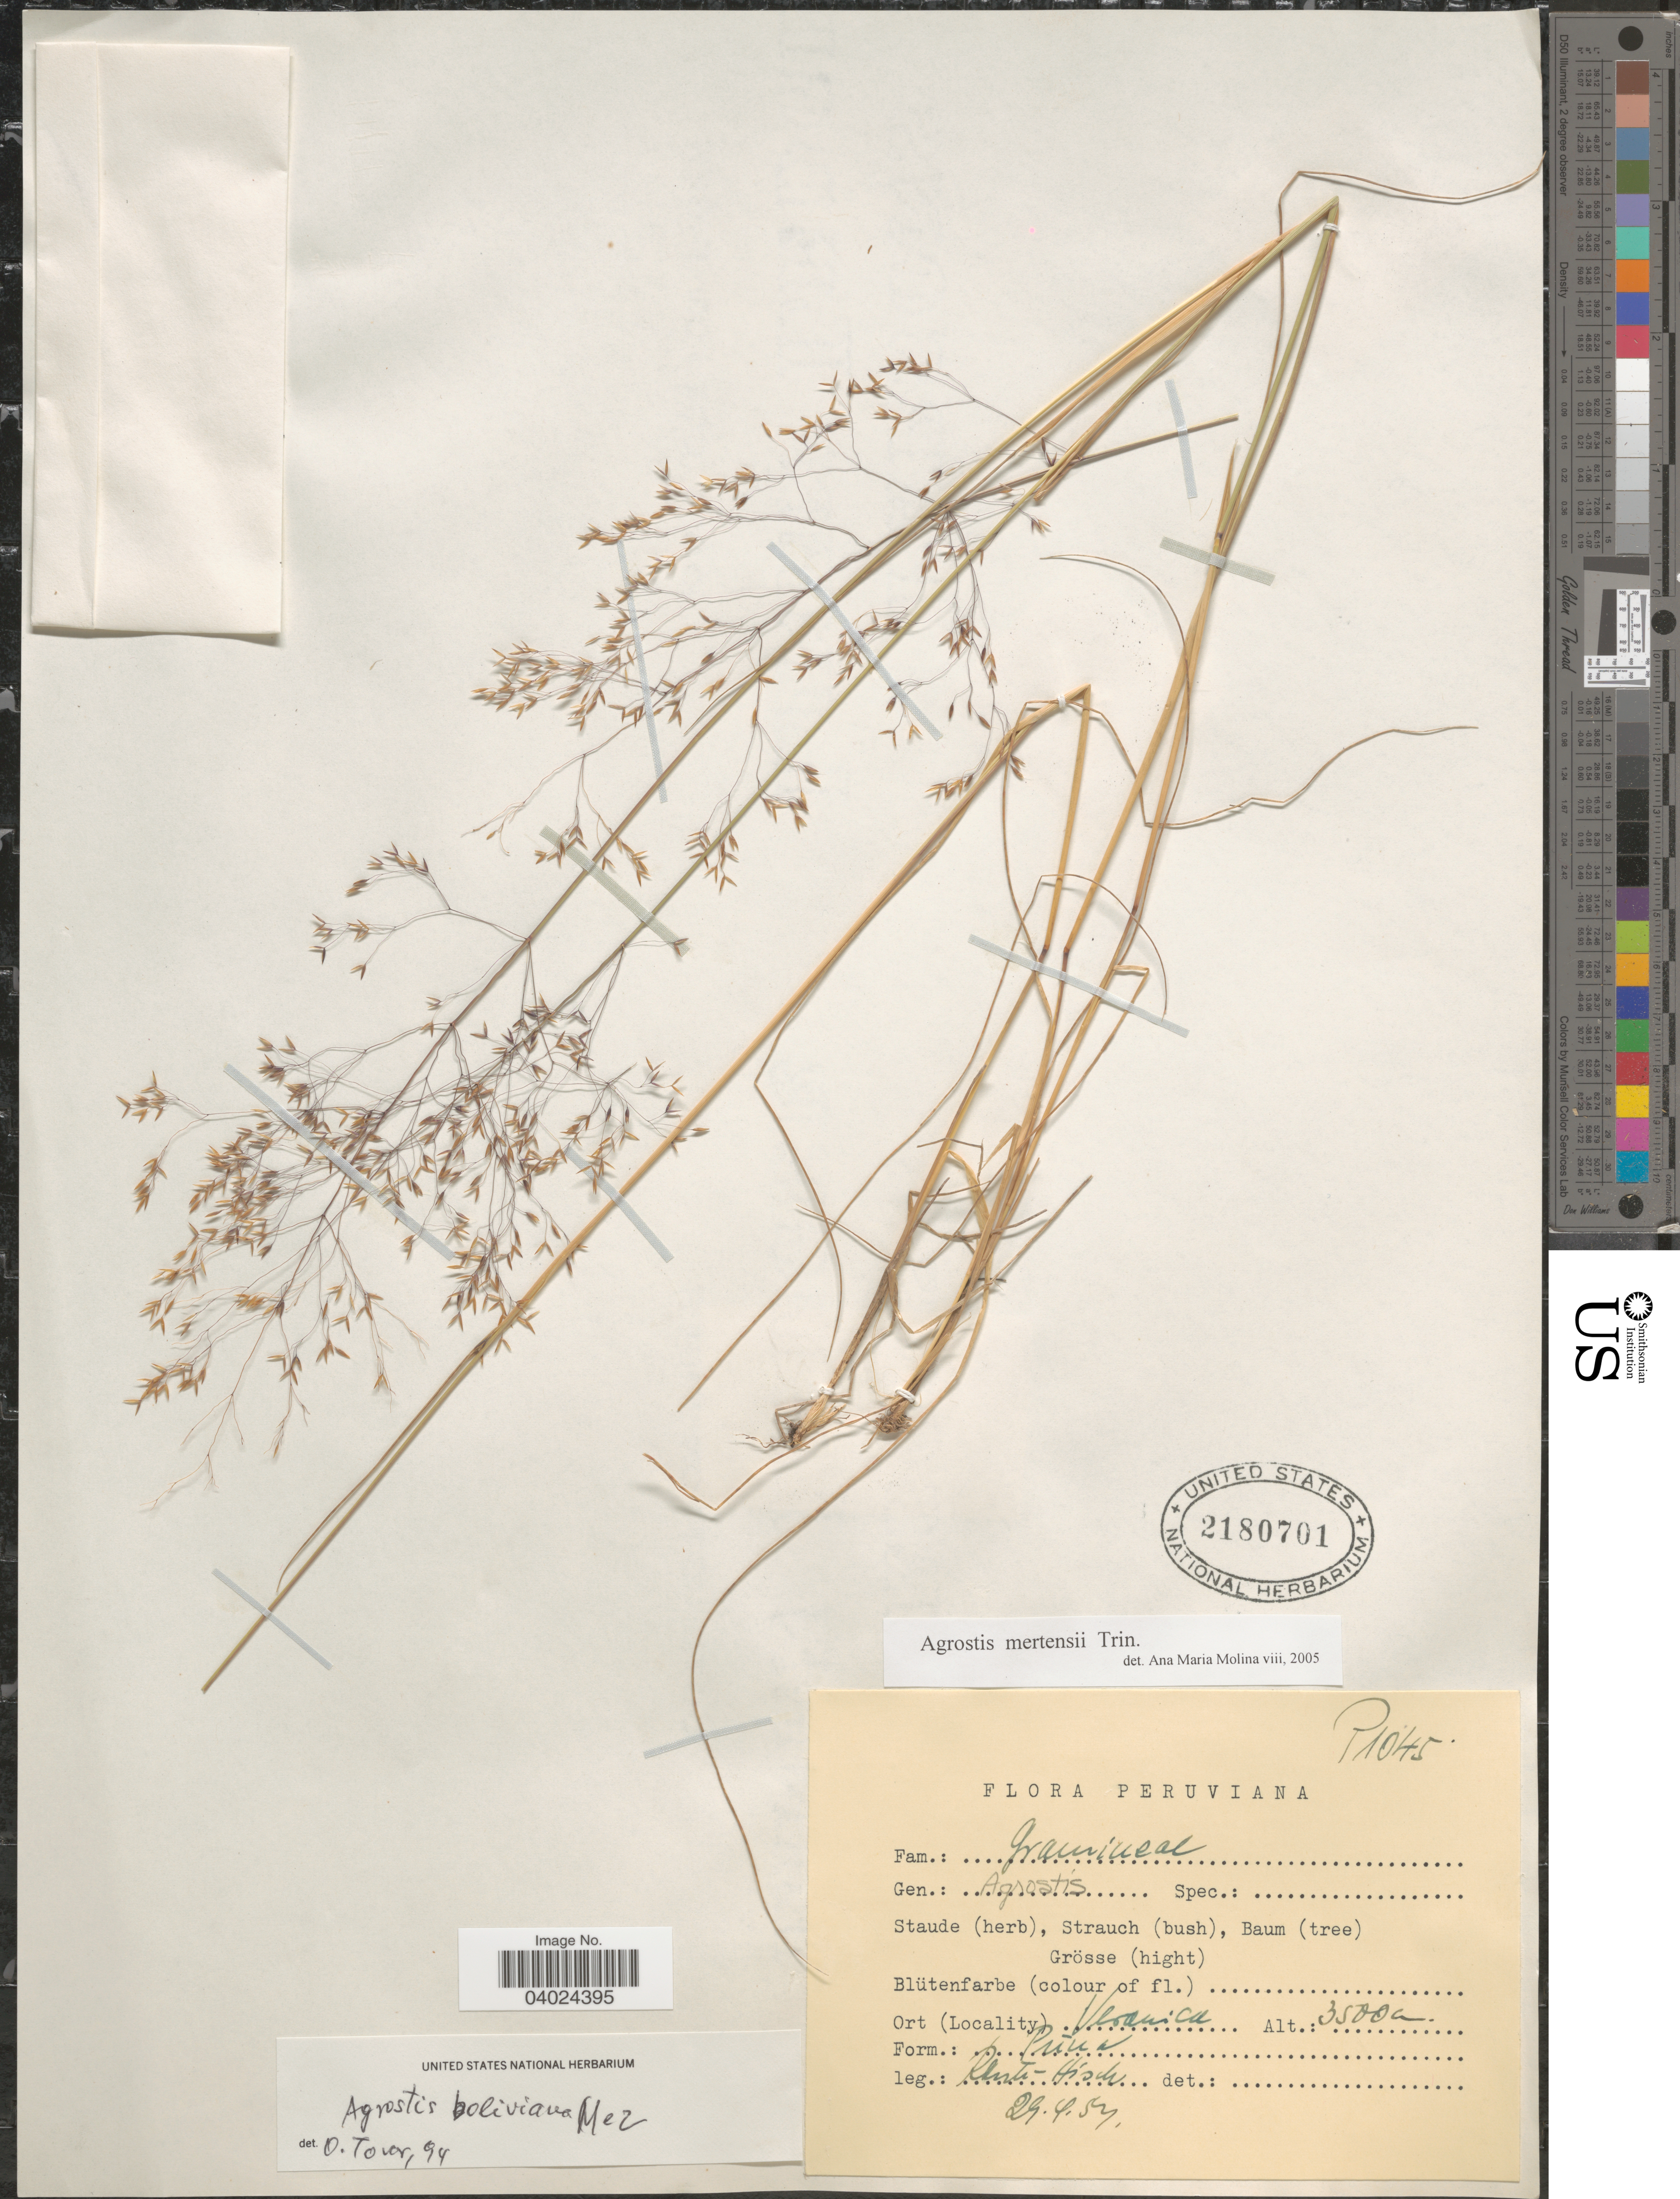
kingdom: Plantae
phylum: Tracheophyta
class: Liliopsida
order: Poales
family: Poaceae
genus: Agrostis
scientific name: Agrostis mertensii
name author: Trin.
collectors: W. Rauh & G. Hirsch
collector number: P1045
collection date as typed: Transcribed d/m/y: 29/4/57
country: Peru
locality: Veronica.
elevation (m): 3500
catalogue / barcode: US 2180701